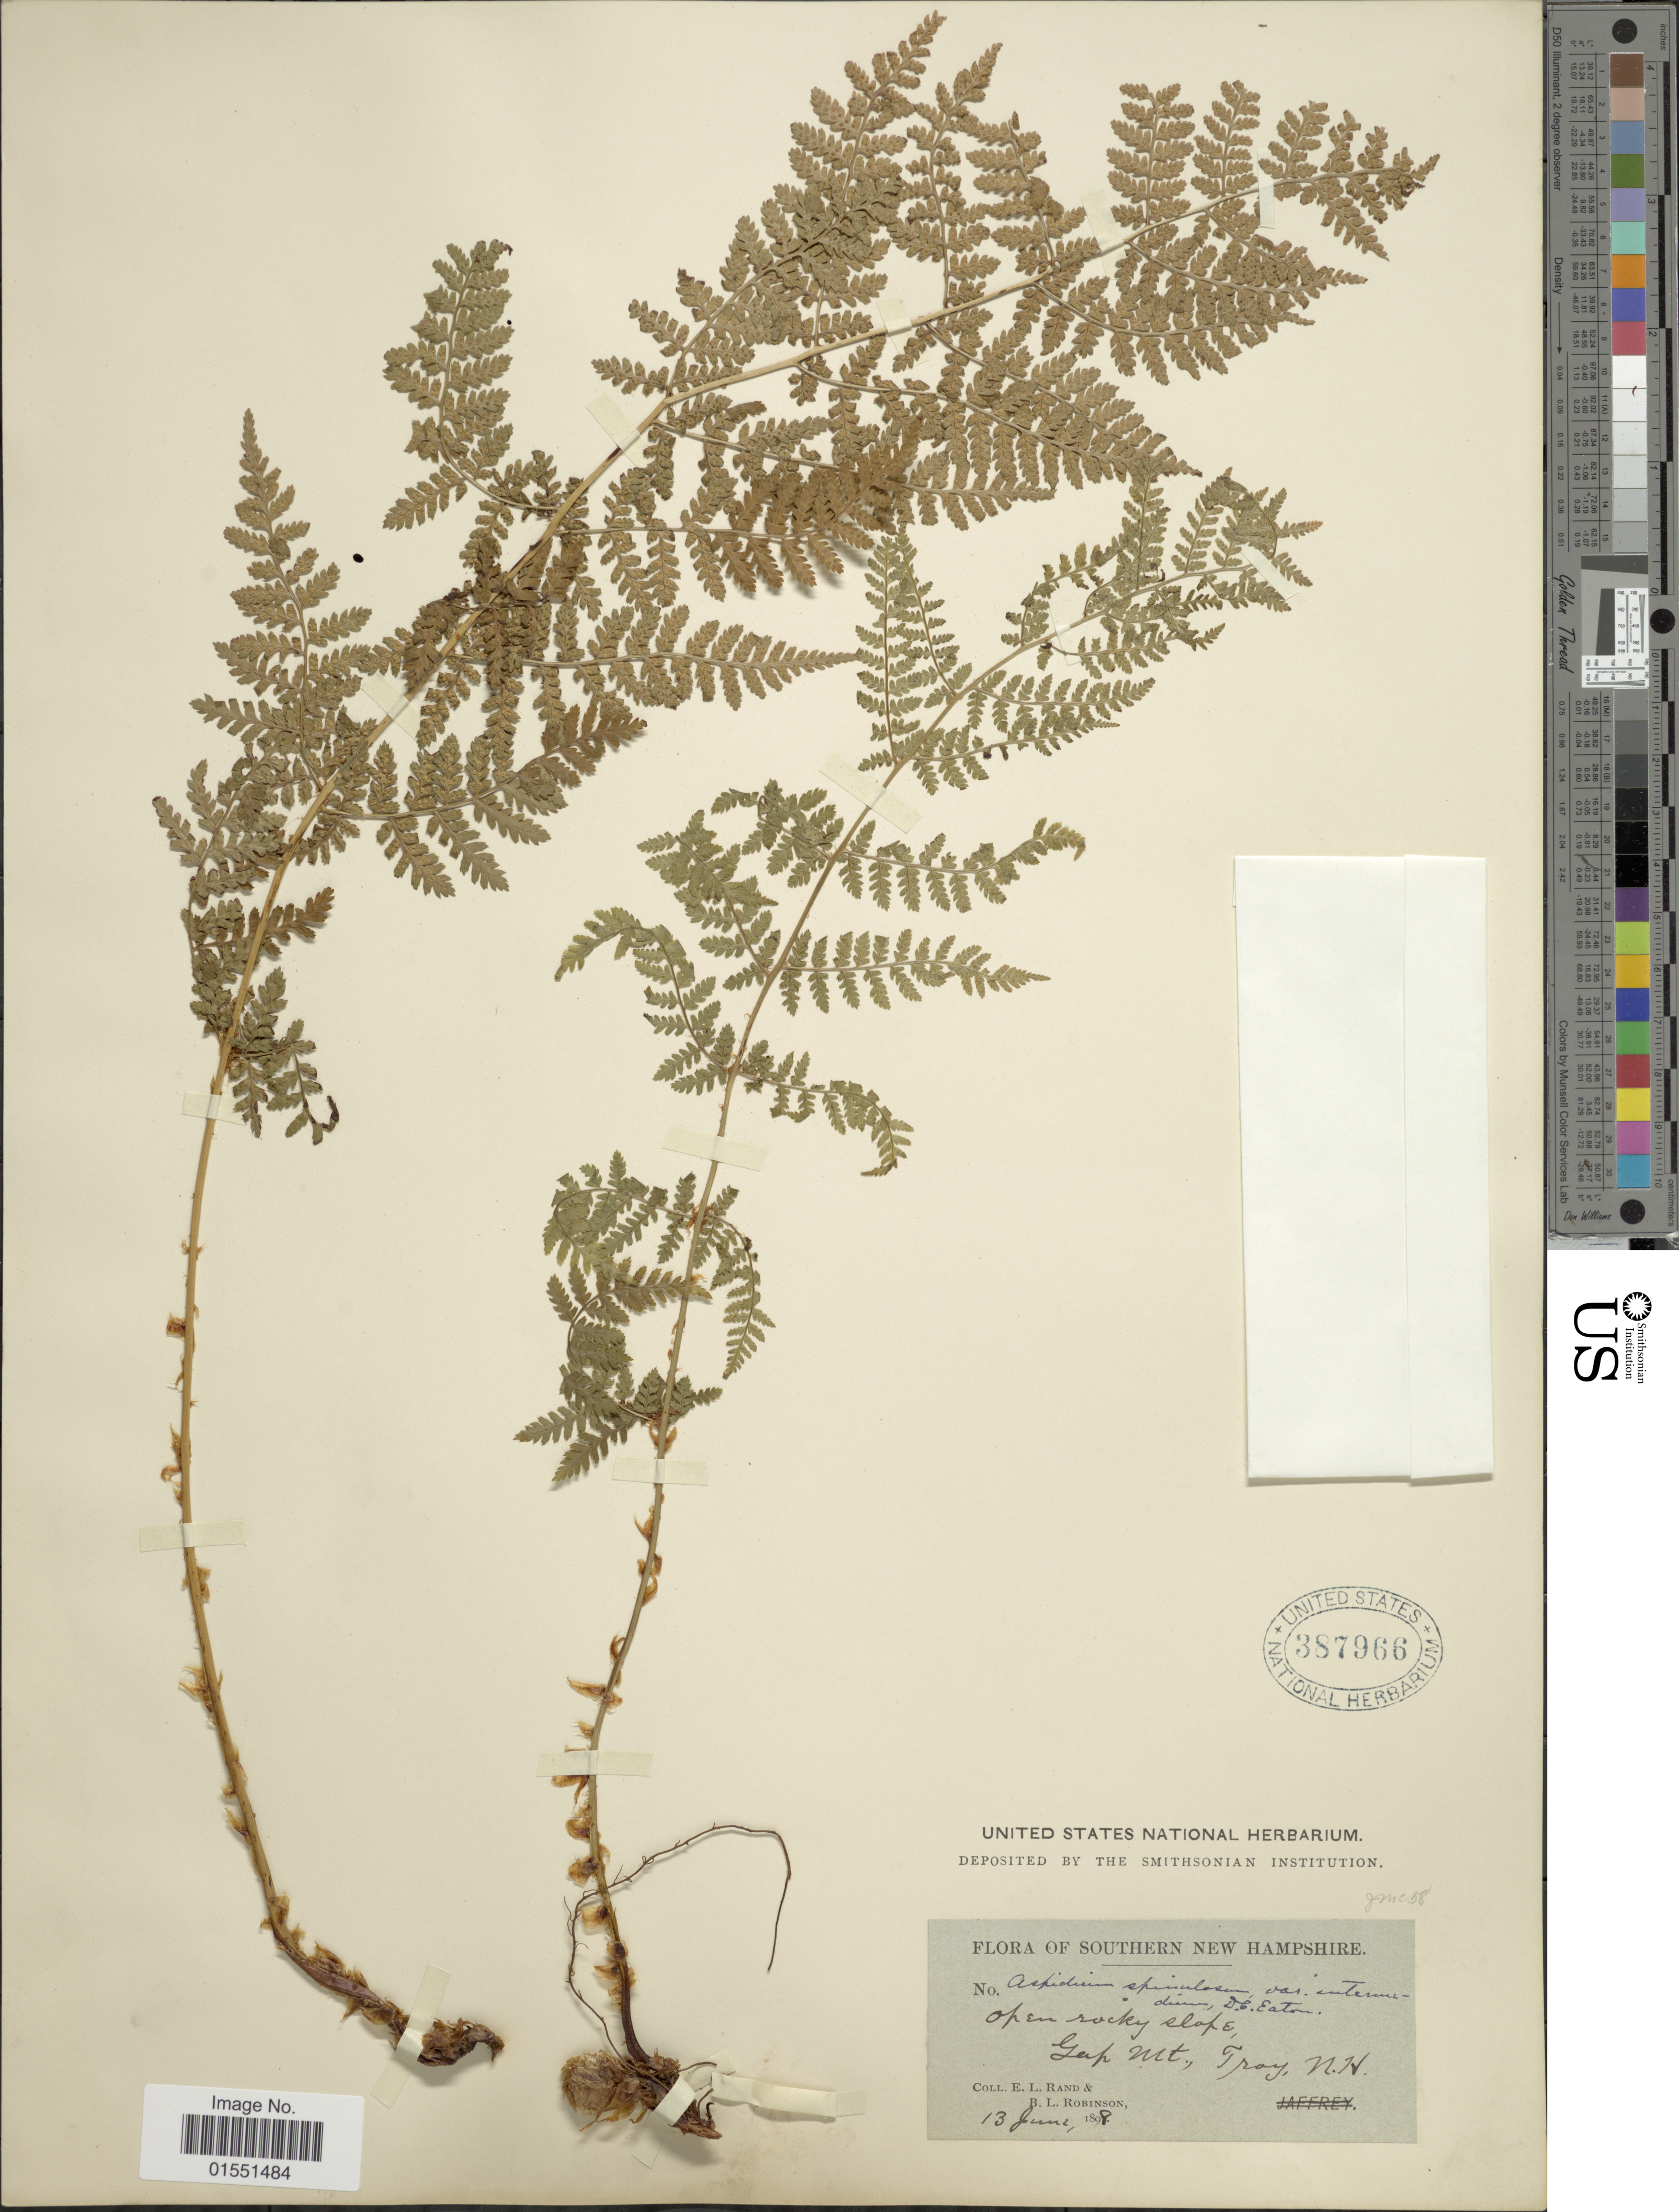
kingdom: Plantae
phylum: Tracheophyta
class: Polypodiopsida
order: Polypodiales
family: Dryopteridaceae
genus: Dryopteris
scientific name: Dryopteris intermedia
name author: (Muhl.) A. Gray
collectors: E. Rand & B. L. Robinson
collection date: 1898-06-13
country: United States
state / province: New Hampshire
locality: Southern New Hampshire. Gap Mt., Troy, N. H.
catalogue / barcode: US 387966